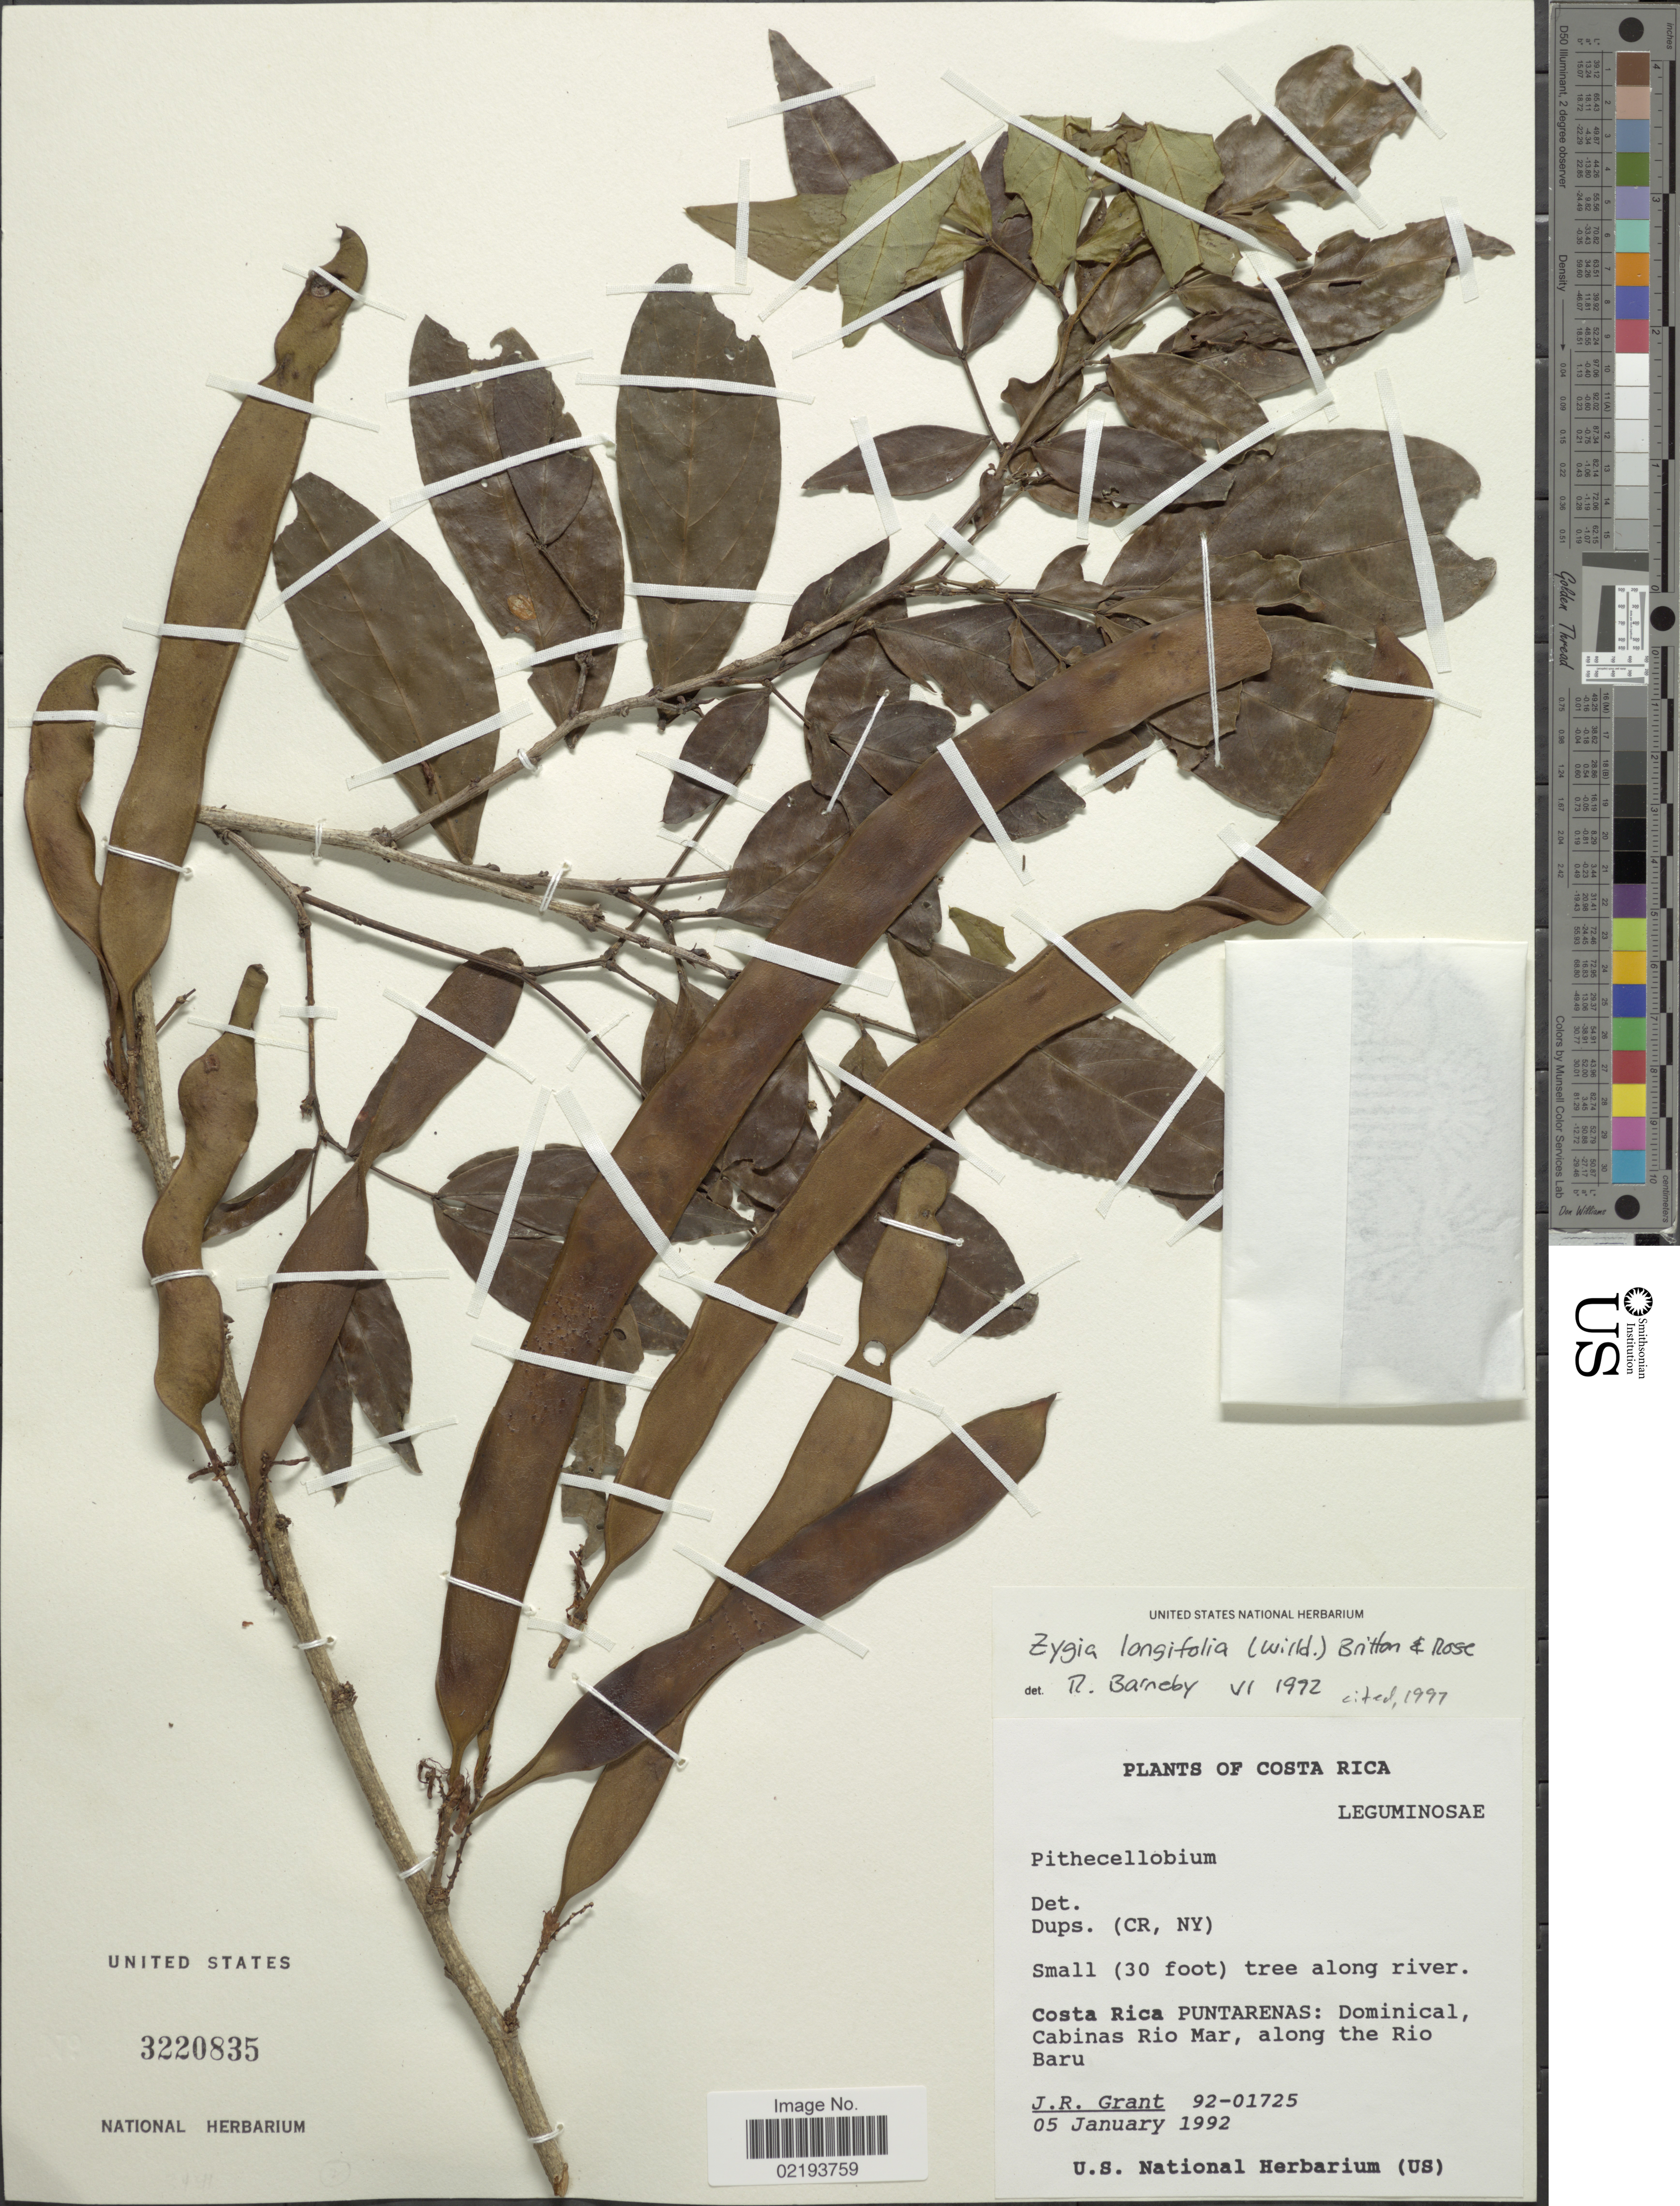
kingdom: Plantae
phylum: Tracheophyta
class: Magnoliopsida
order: Fabales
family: Fabaceae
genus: Zygia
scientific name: Zygia longifolia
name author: (Willd.) Britton & Rose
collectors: J. Grant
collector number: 92-01725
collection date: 1992-01-05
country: Costa Rica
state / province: Puntarenas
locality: Small (30 foot) tree along river, Dominical, Cabinas Rio Mar, along the Rio Baru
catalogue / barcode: US 3220835